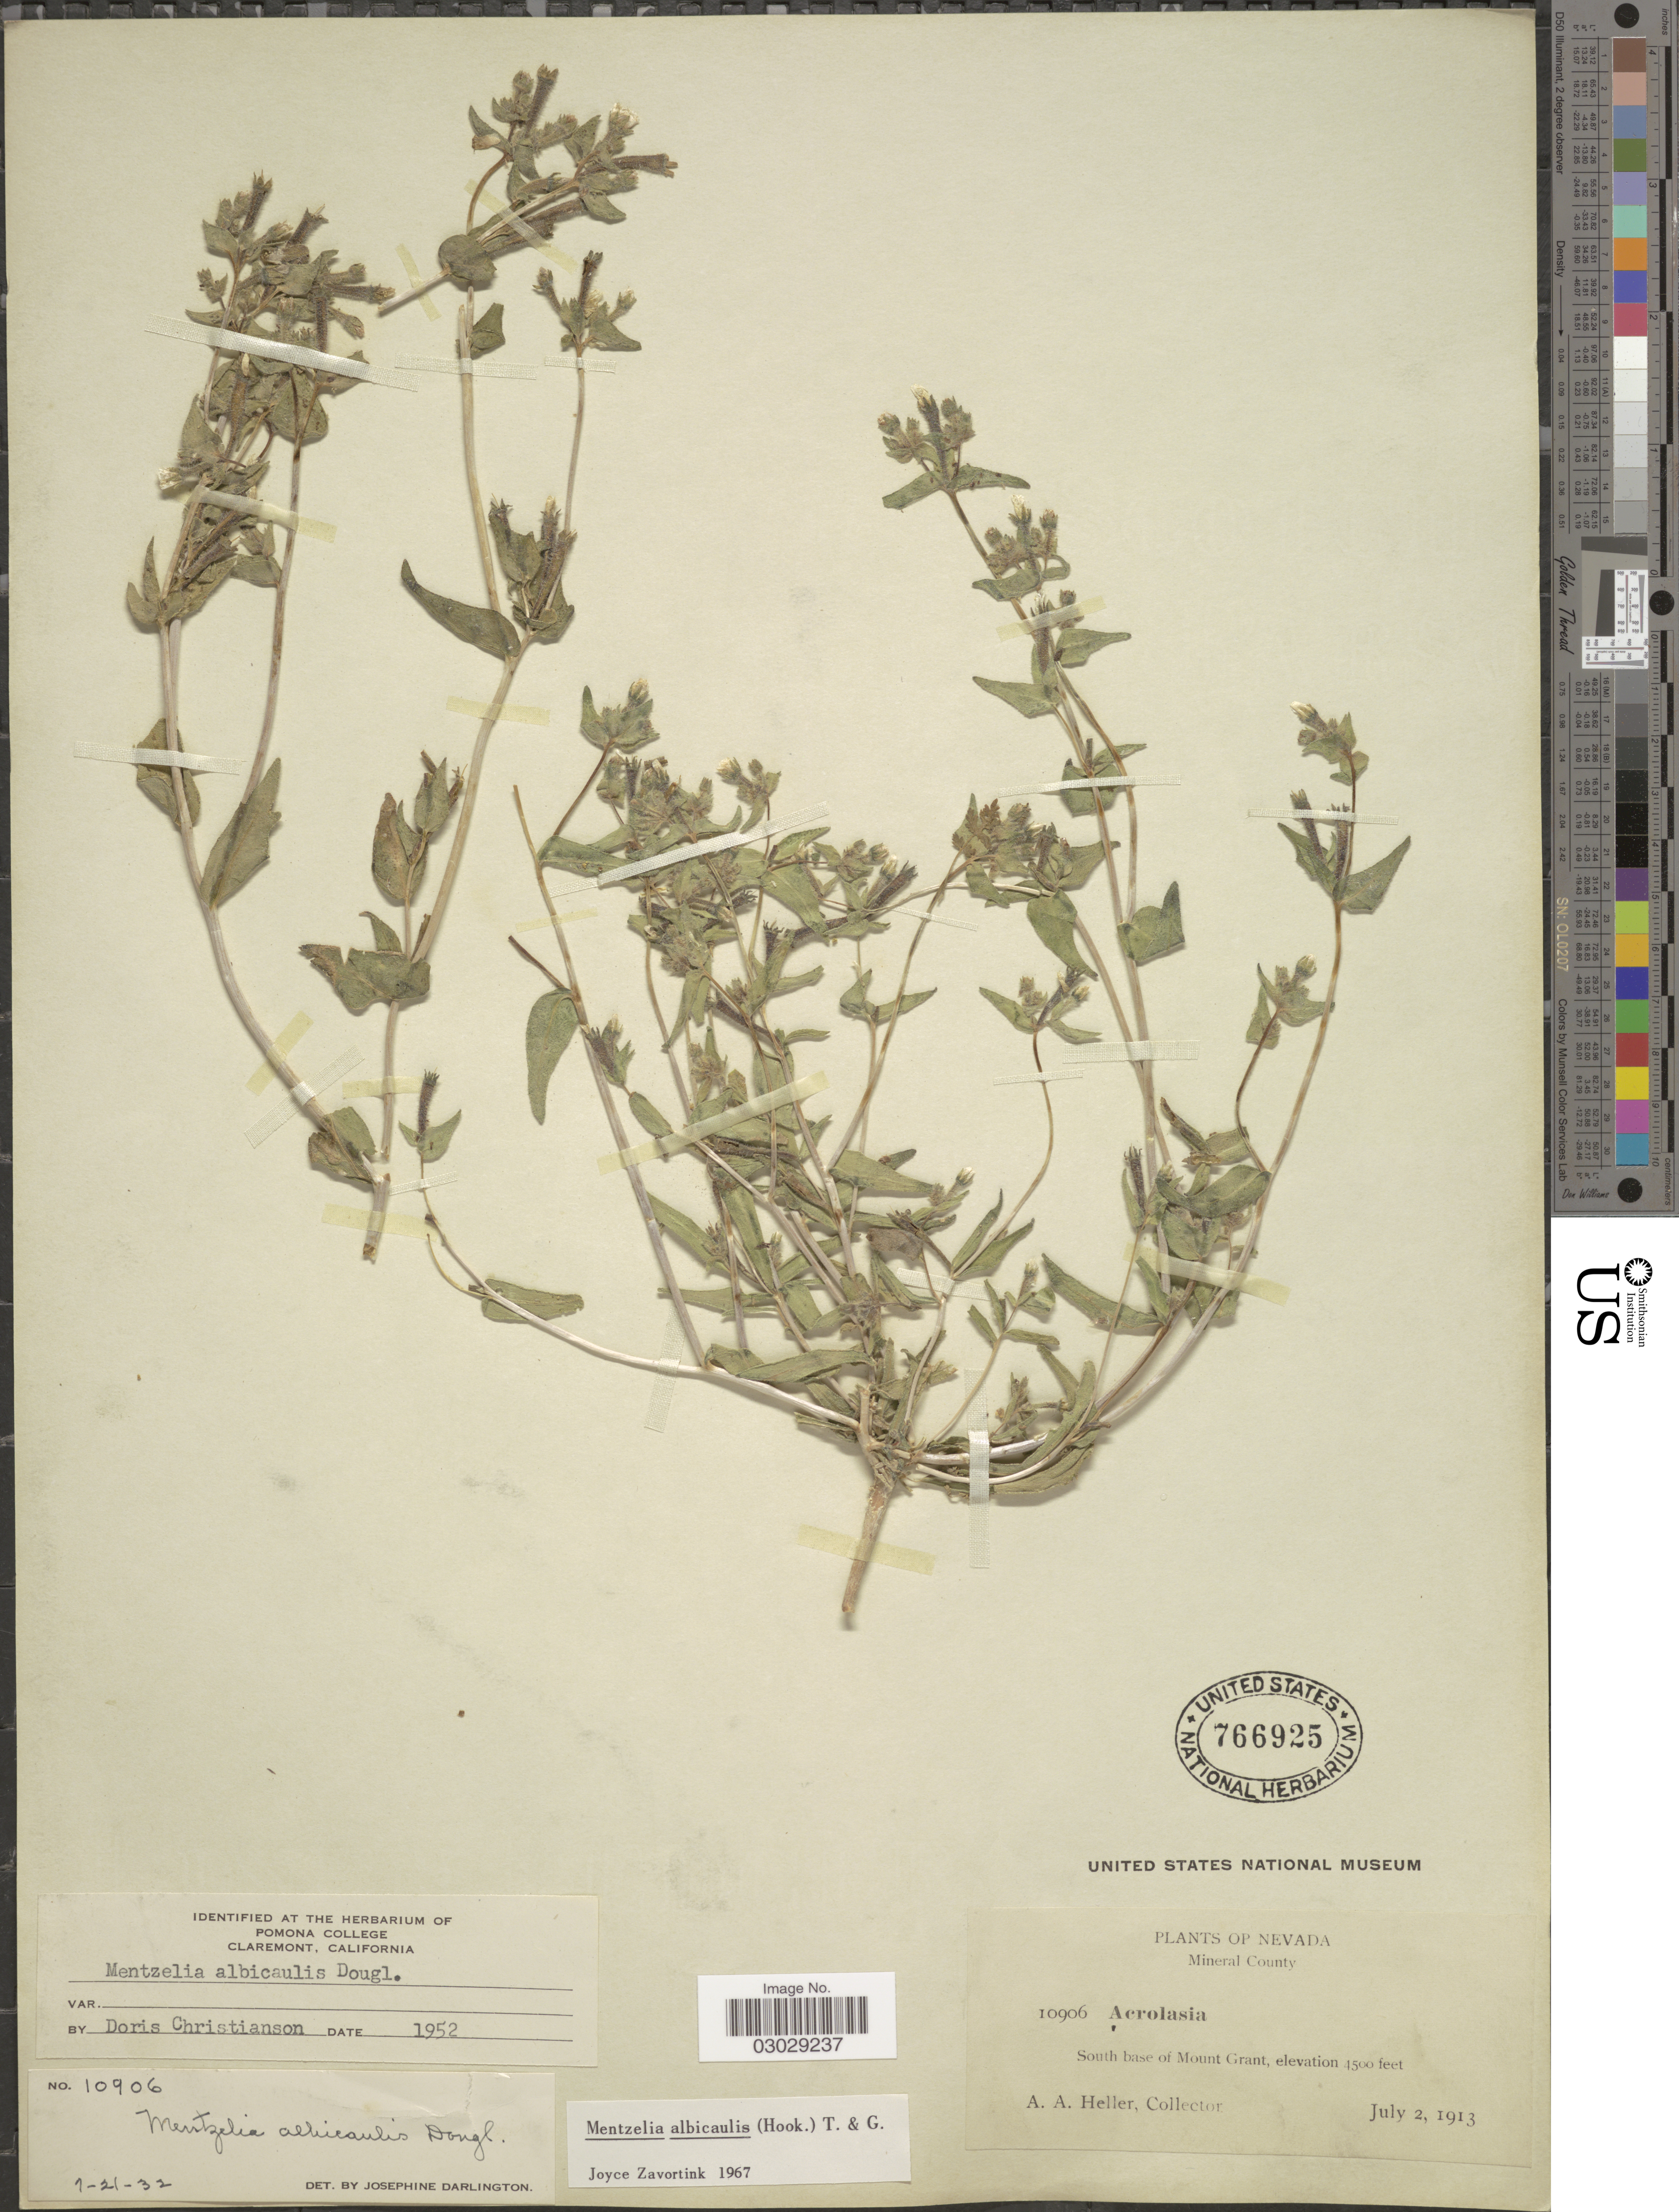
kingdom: Plantae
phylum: Tracheophyta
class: Magnoliopsida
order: Cornales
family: Loasaceae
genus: Mentzelia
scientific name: Mentzelia albicaulis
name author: (Douglas ex Hook.) Douglas ex Torr. & A. Gray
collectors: A. A. Heller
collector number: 10906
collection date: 1913-07-02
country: United States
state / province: Nevada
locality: Mineral County. South base of Mount Grant.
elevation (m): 1372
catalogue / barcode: US 766925